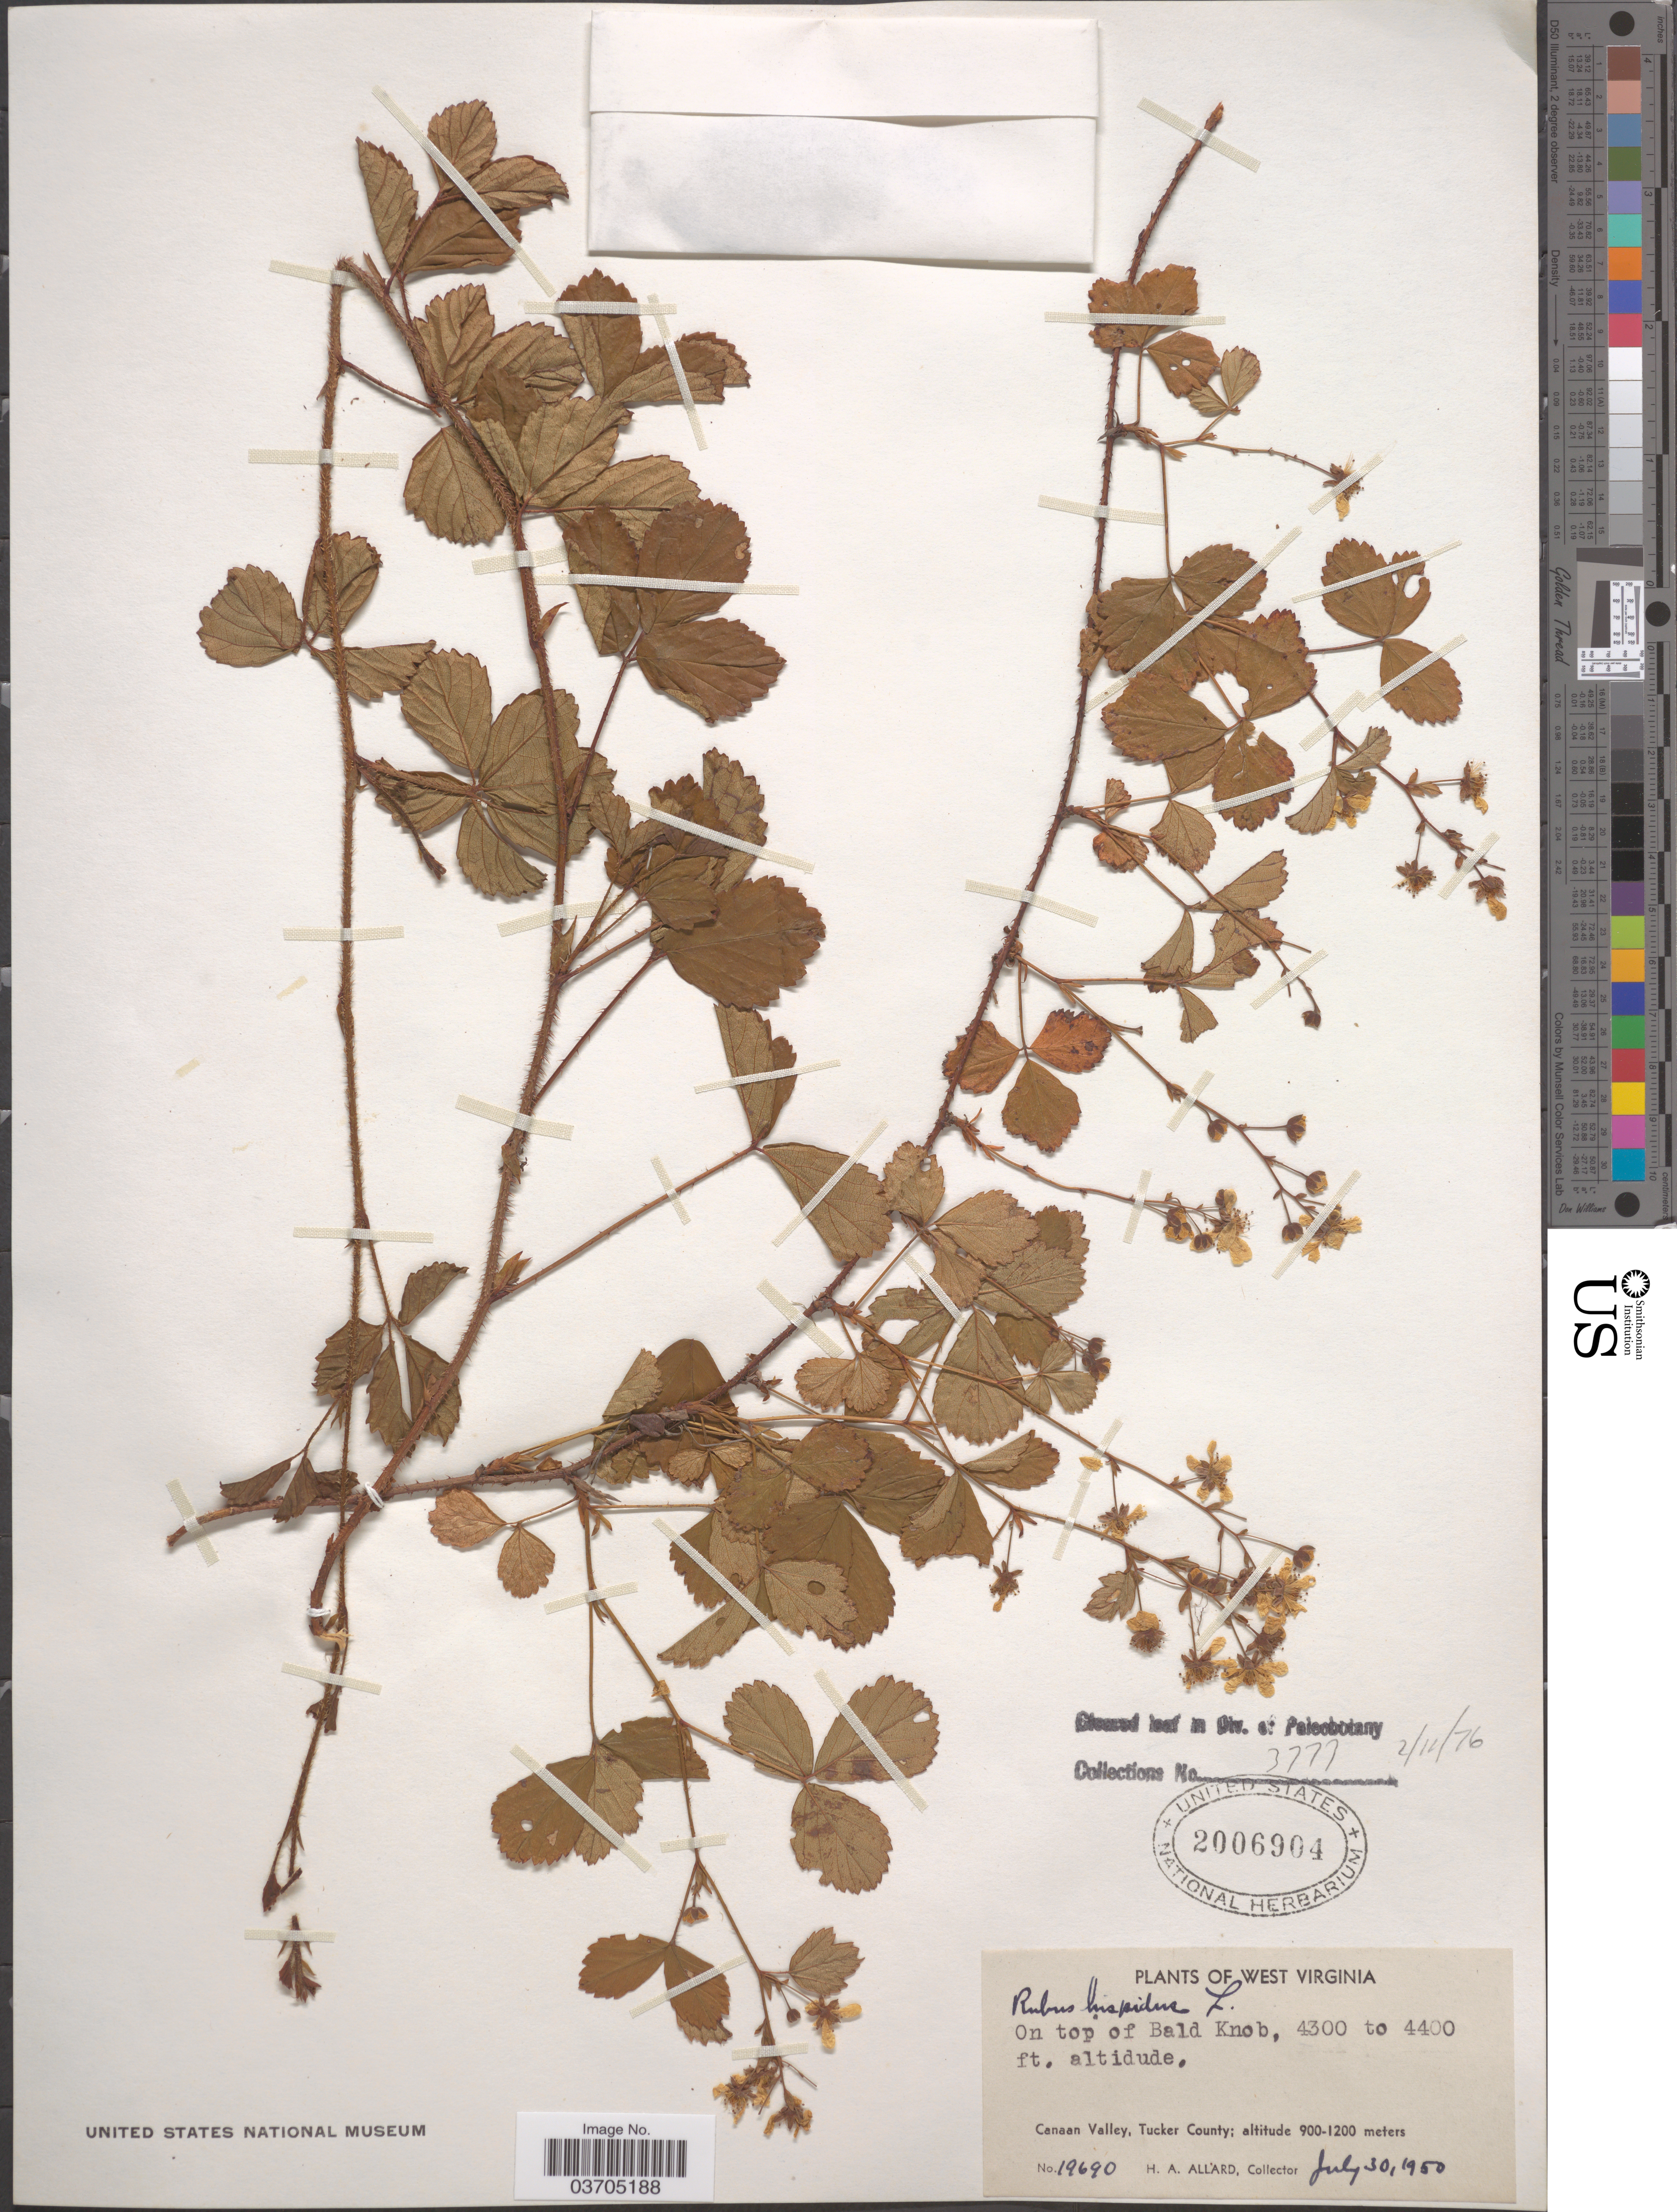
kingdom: Plantae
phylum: Tracheophyta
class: Magnoliopsida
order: Rosales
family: Rosaceae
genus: Rubus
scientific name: Rubus hispidus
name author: L.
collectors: H. A. Allard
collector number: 19690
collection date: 1950-07-30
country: United States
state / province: West Virginia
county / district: Tucker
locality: On top of Bald Knob. Canaan Valley, Tucker County.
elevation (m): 900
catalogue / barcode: US 2006904